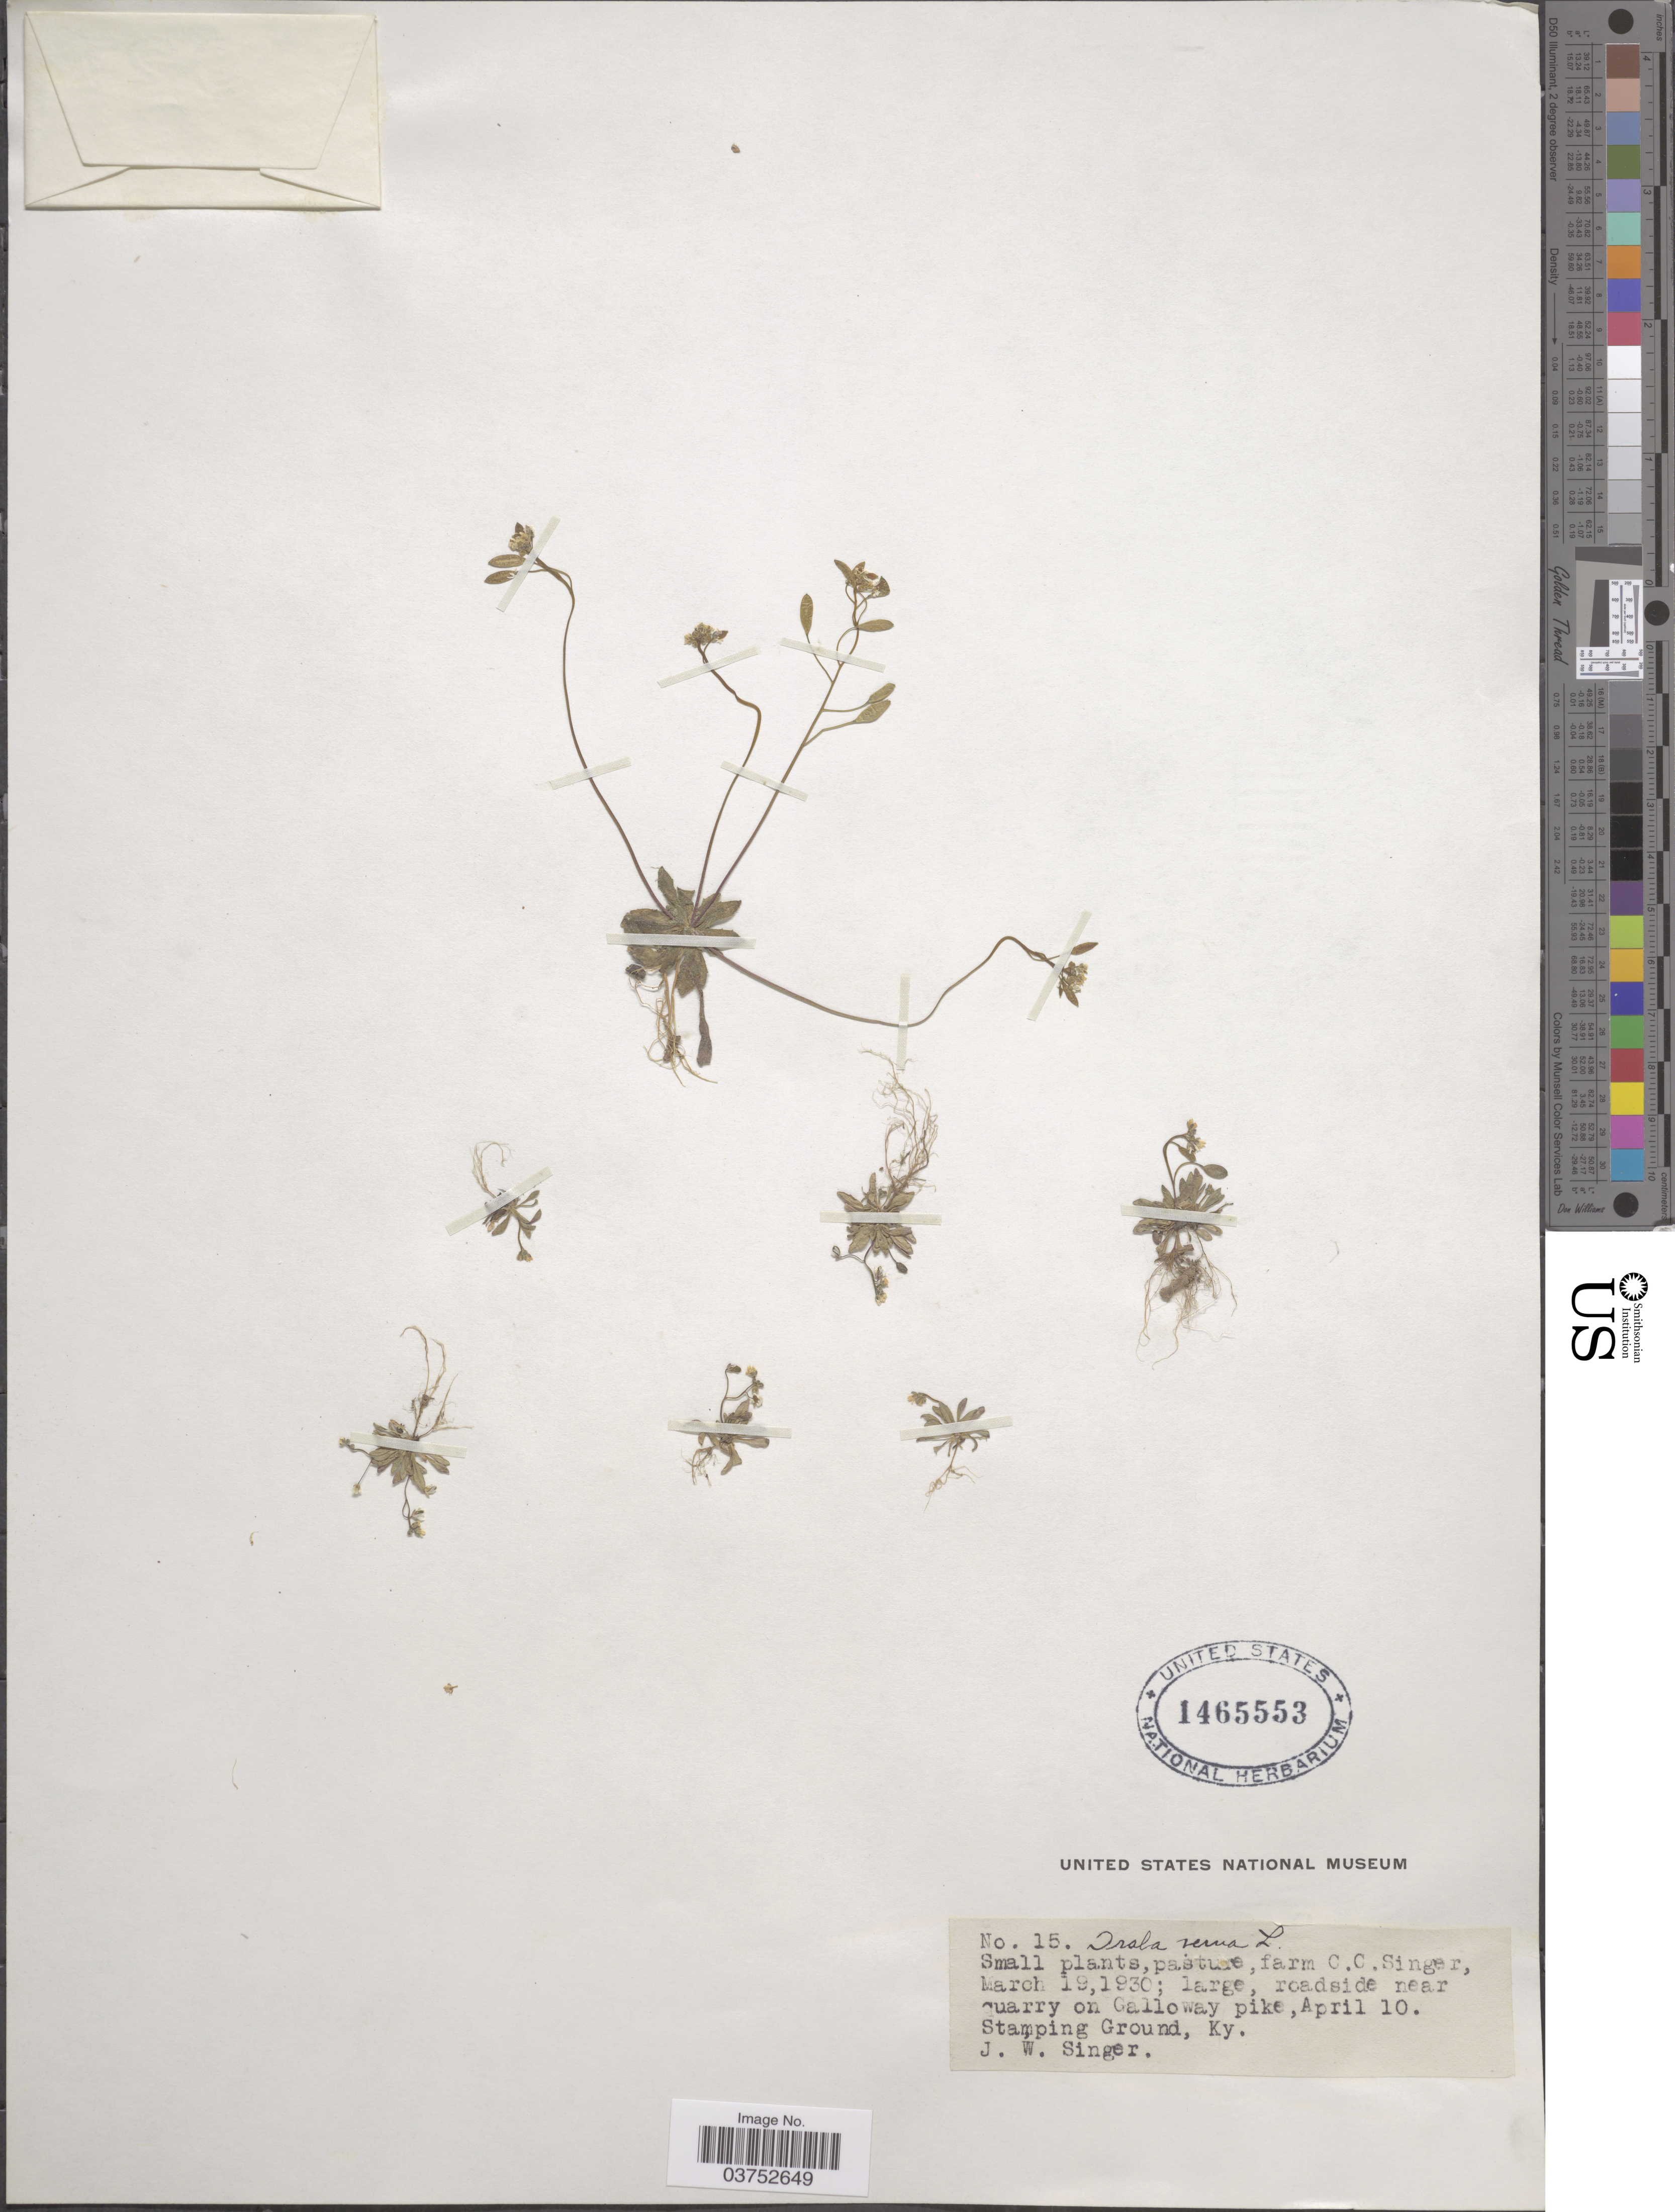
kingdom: Plantae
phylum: Tracheophyta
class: Magnoliopsida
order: Brassicales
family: Brassicaceae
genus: Draba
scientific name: Draba verna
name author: L.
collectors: J. EW. Singer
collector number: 15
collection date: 1930-03-19/1930-04-10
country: United States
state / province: Kentucky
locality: Roadside near quarry on Galloway pike, Stamping Ground.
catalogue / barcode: US 1465553